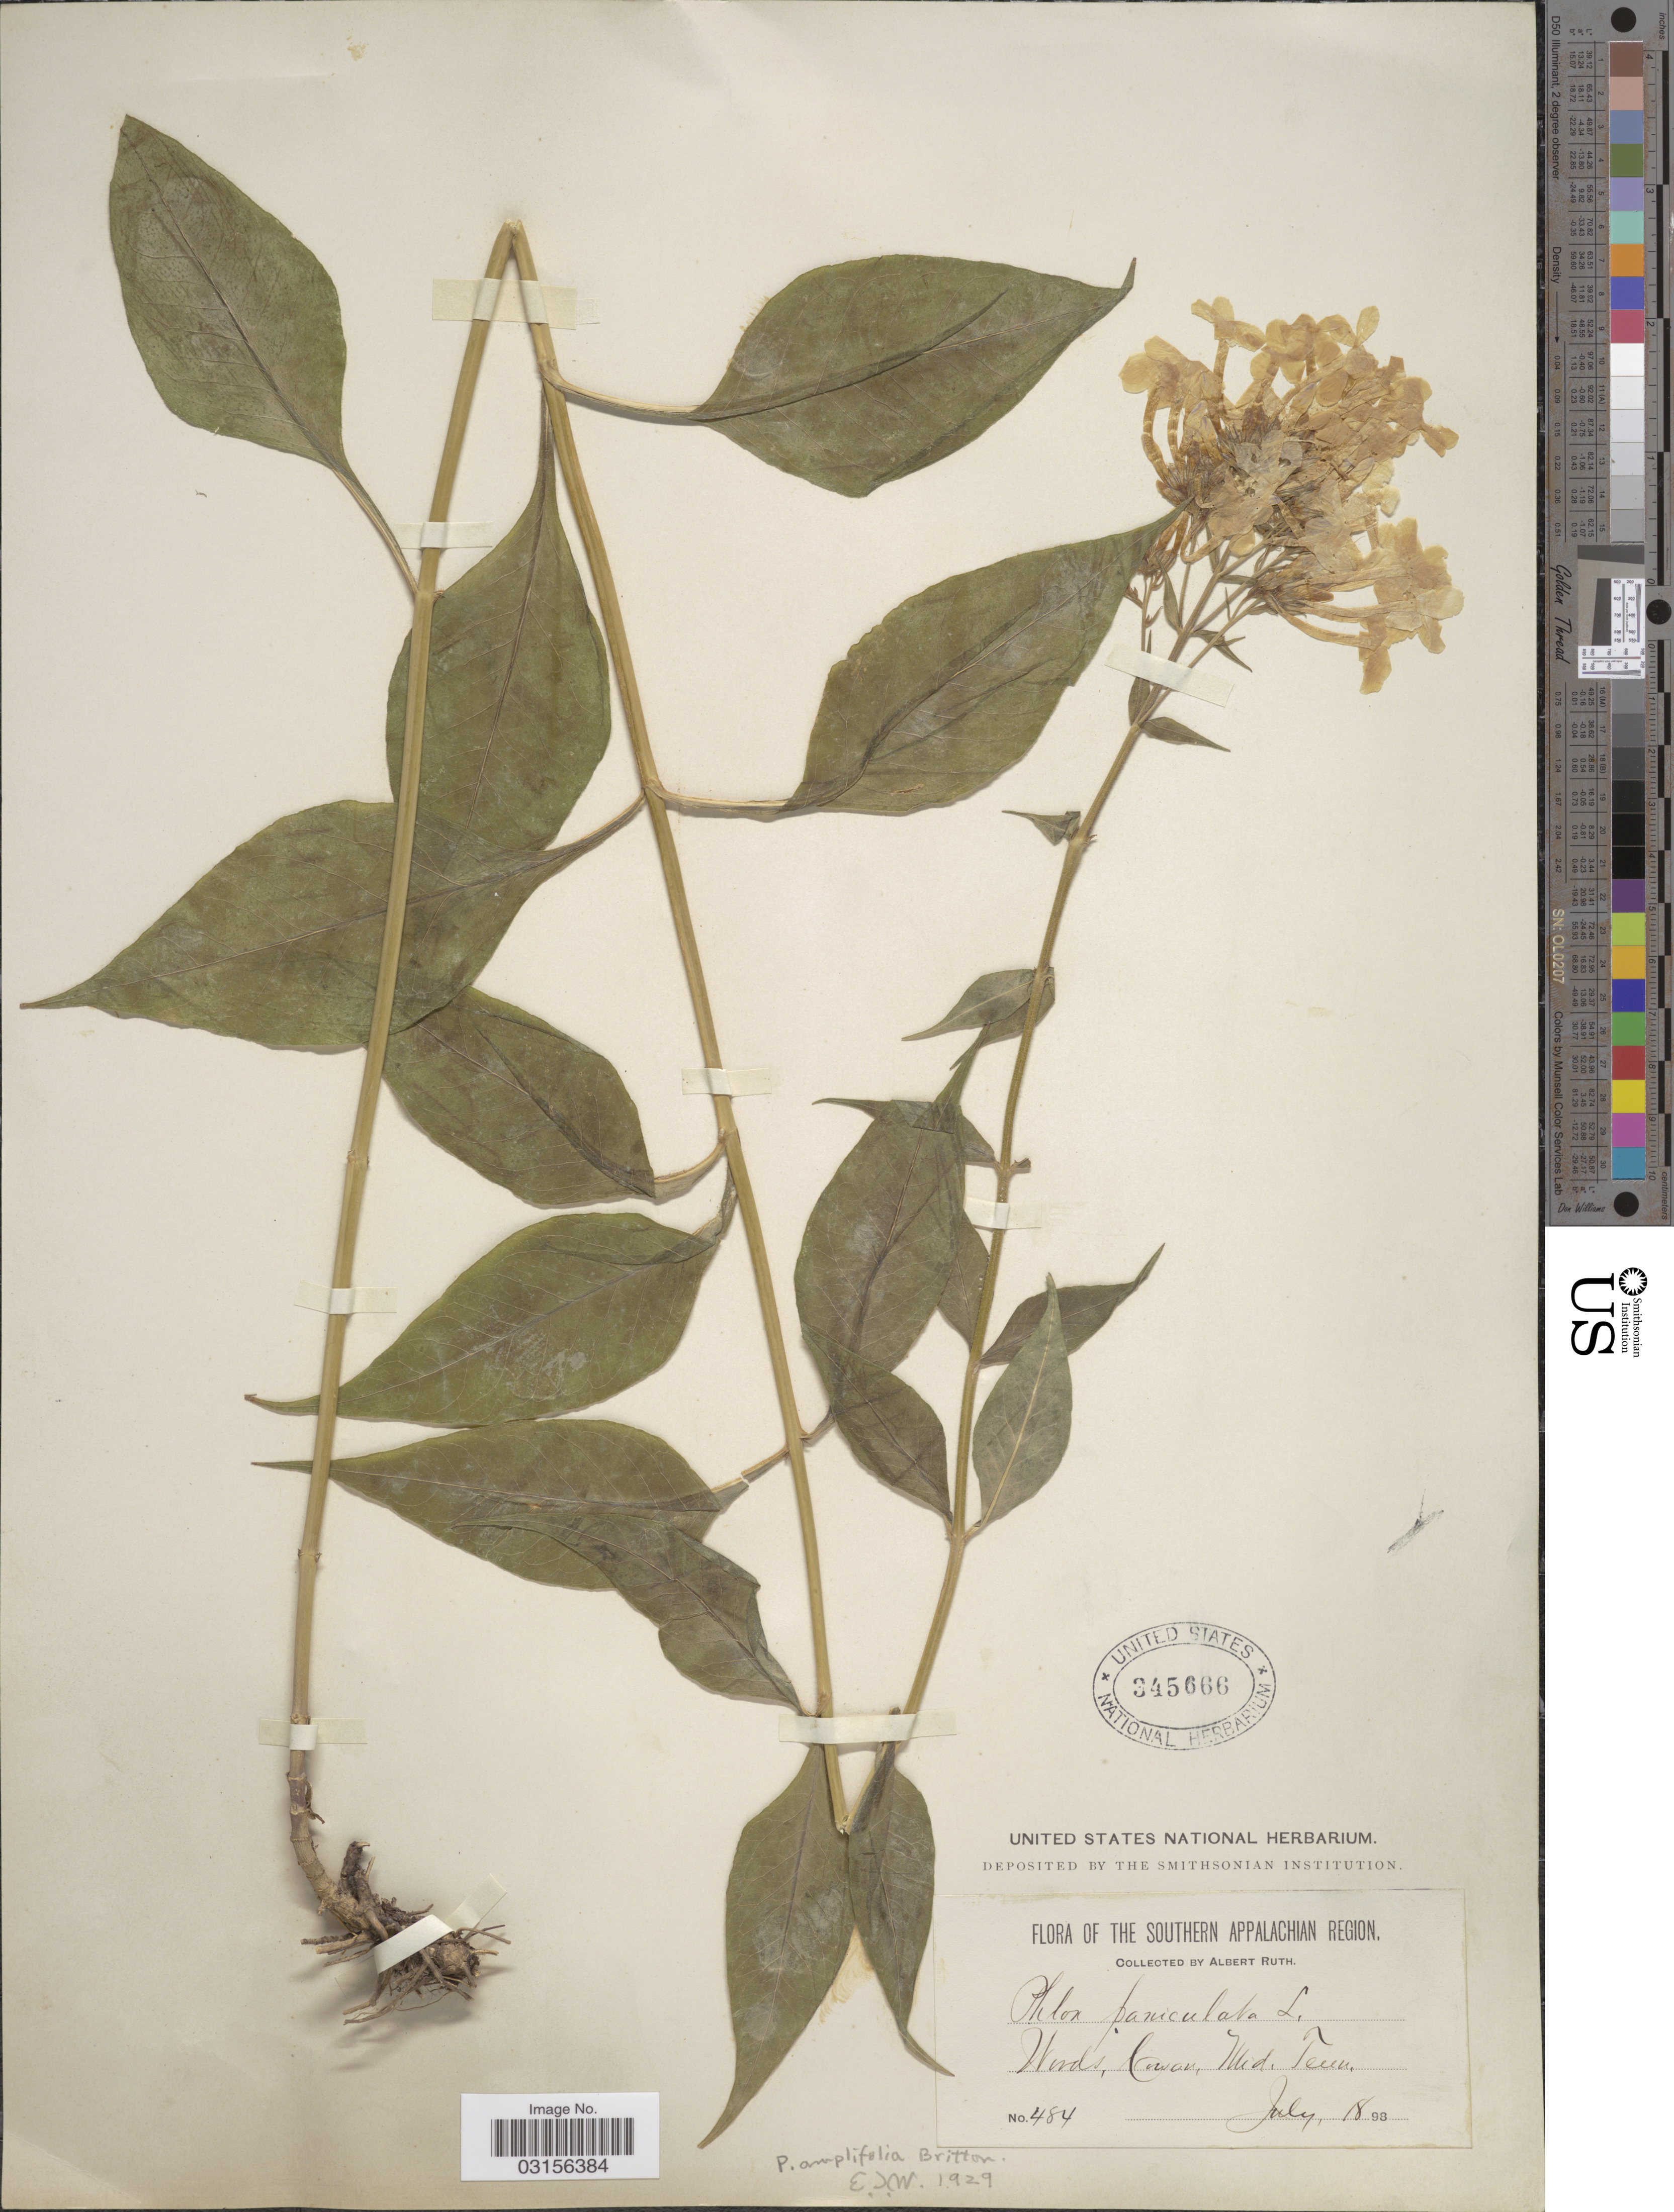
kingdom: Plantae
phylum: Tracheophyta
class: Magnoliopsida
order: Ericales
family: Polemoniaceae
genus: Phlox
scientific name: Phlox amplifolia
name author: Britton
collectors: A. Ruth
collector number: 484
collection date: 1898-07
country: United States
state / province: Tennessee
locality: The Southern Appalachian Region. Woods, Cowan, Mid. Tenn.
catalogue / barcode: US 345666